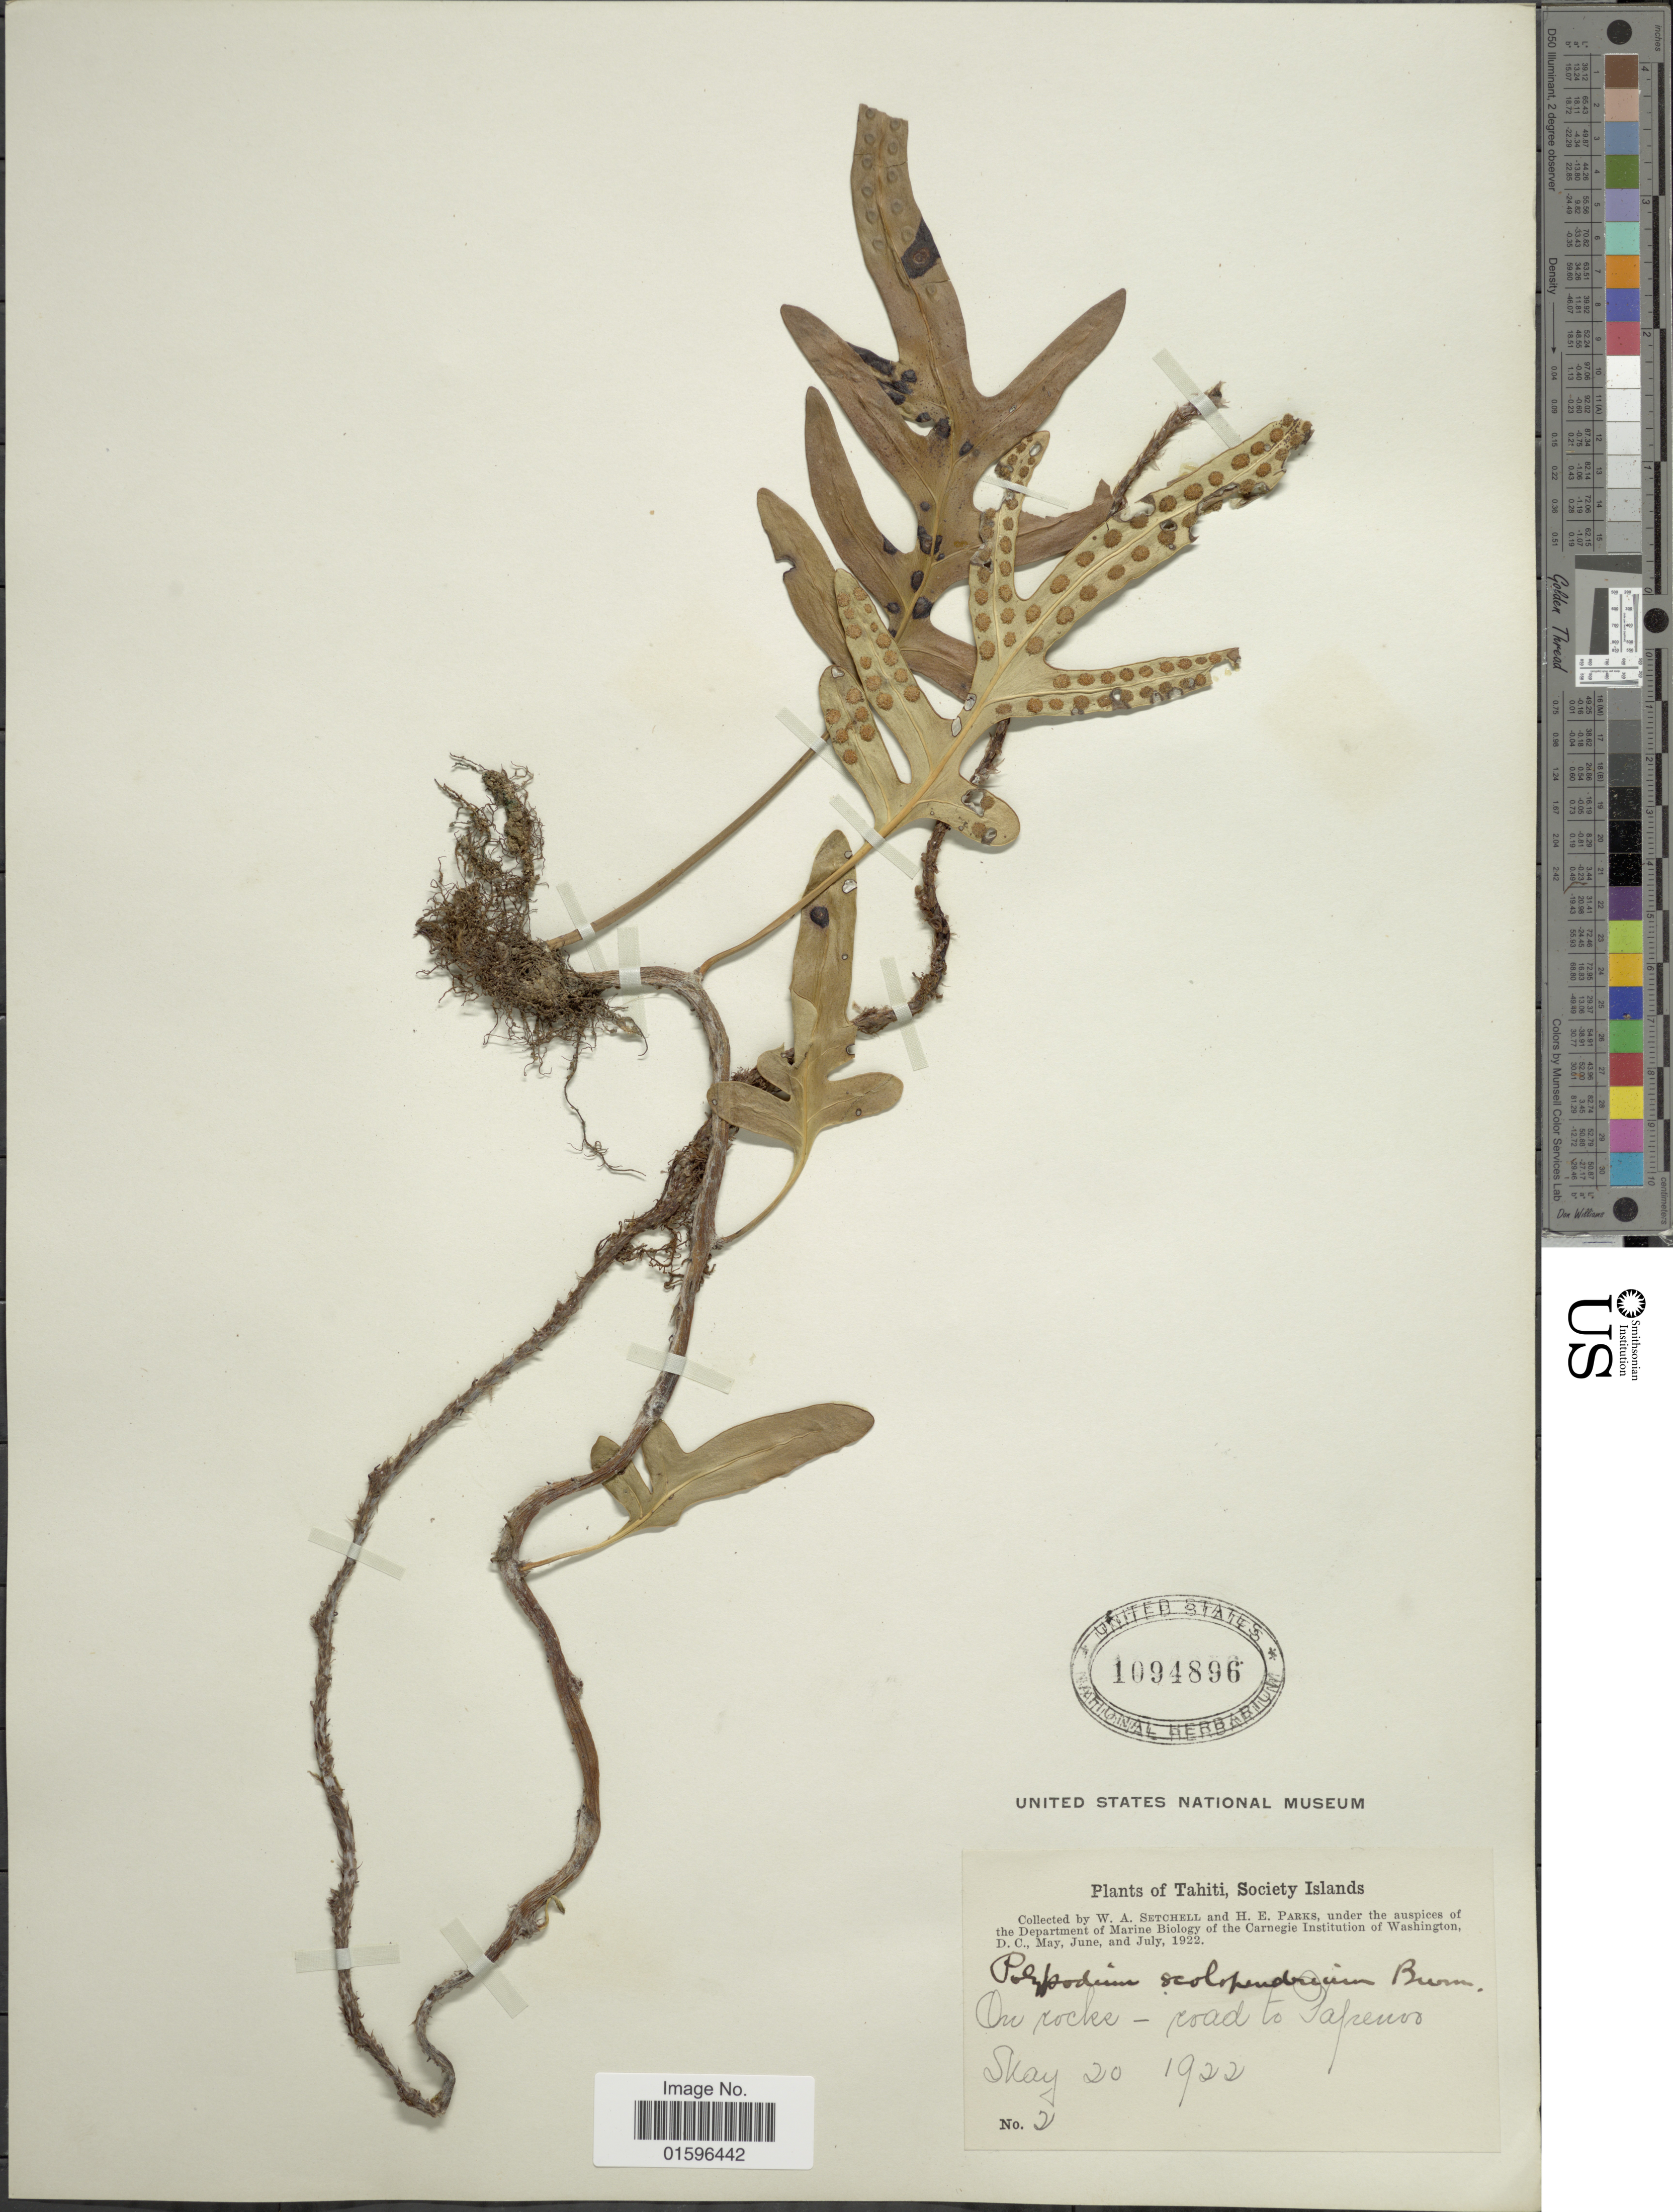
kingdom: Plantae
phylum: Tracheophyta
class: Polypodiopsida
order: Polypodiales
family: Polypodiaceae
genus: Polypodium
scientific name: Polypodium scolopendria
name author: Burm. f.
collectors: W. Setchell & H. E. Parks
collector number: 21*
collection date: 1922-05-20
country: French Polynesia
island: Tahiti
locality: Tahiti, Society Islands, on rocks - road to Tapeunos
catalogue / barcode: US 1094896